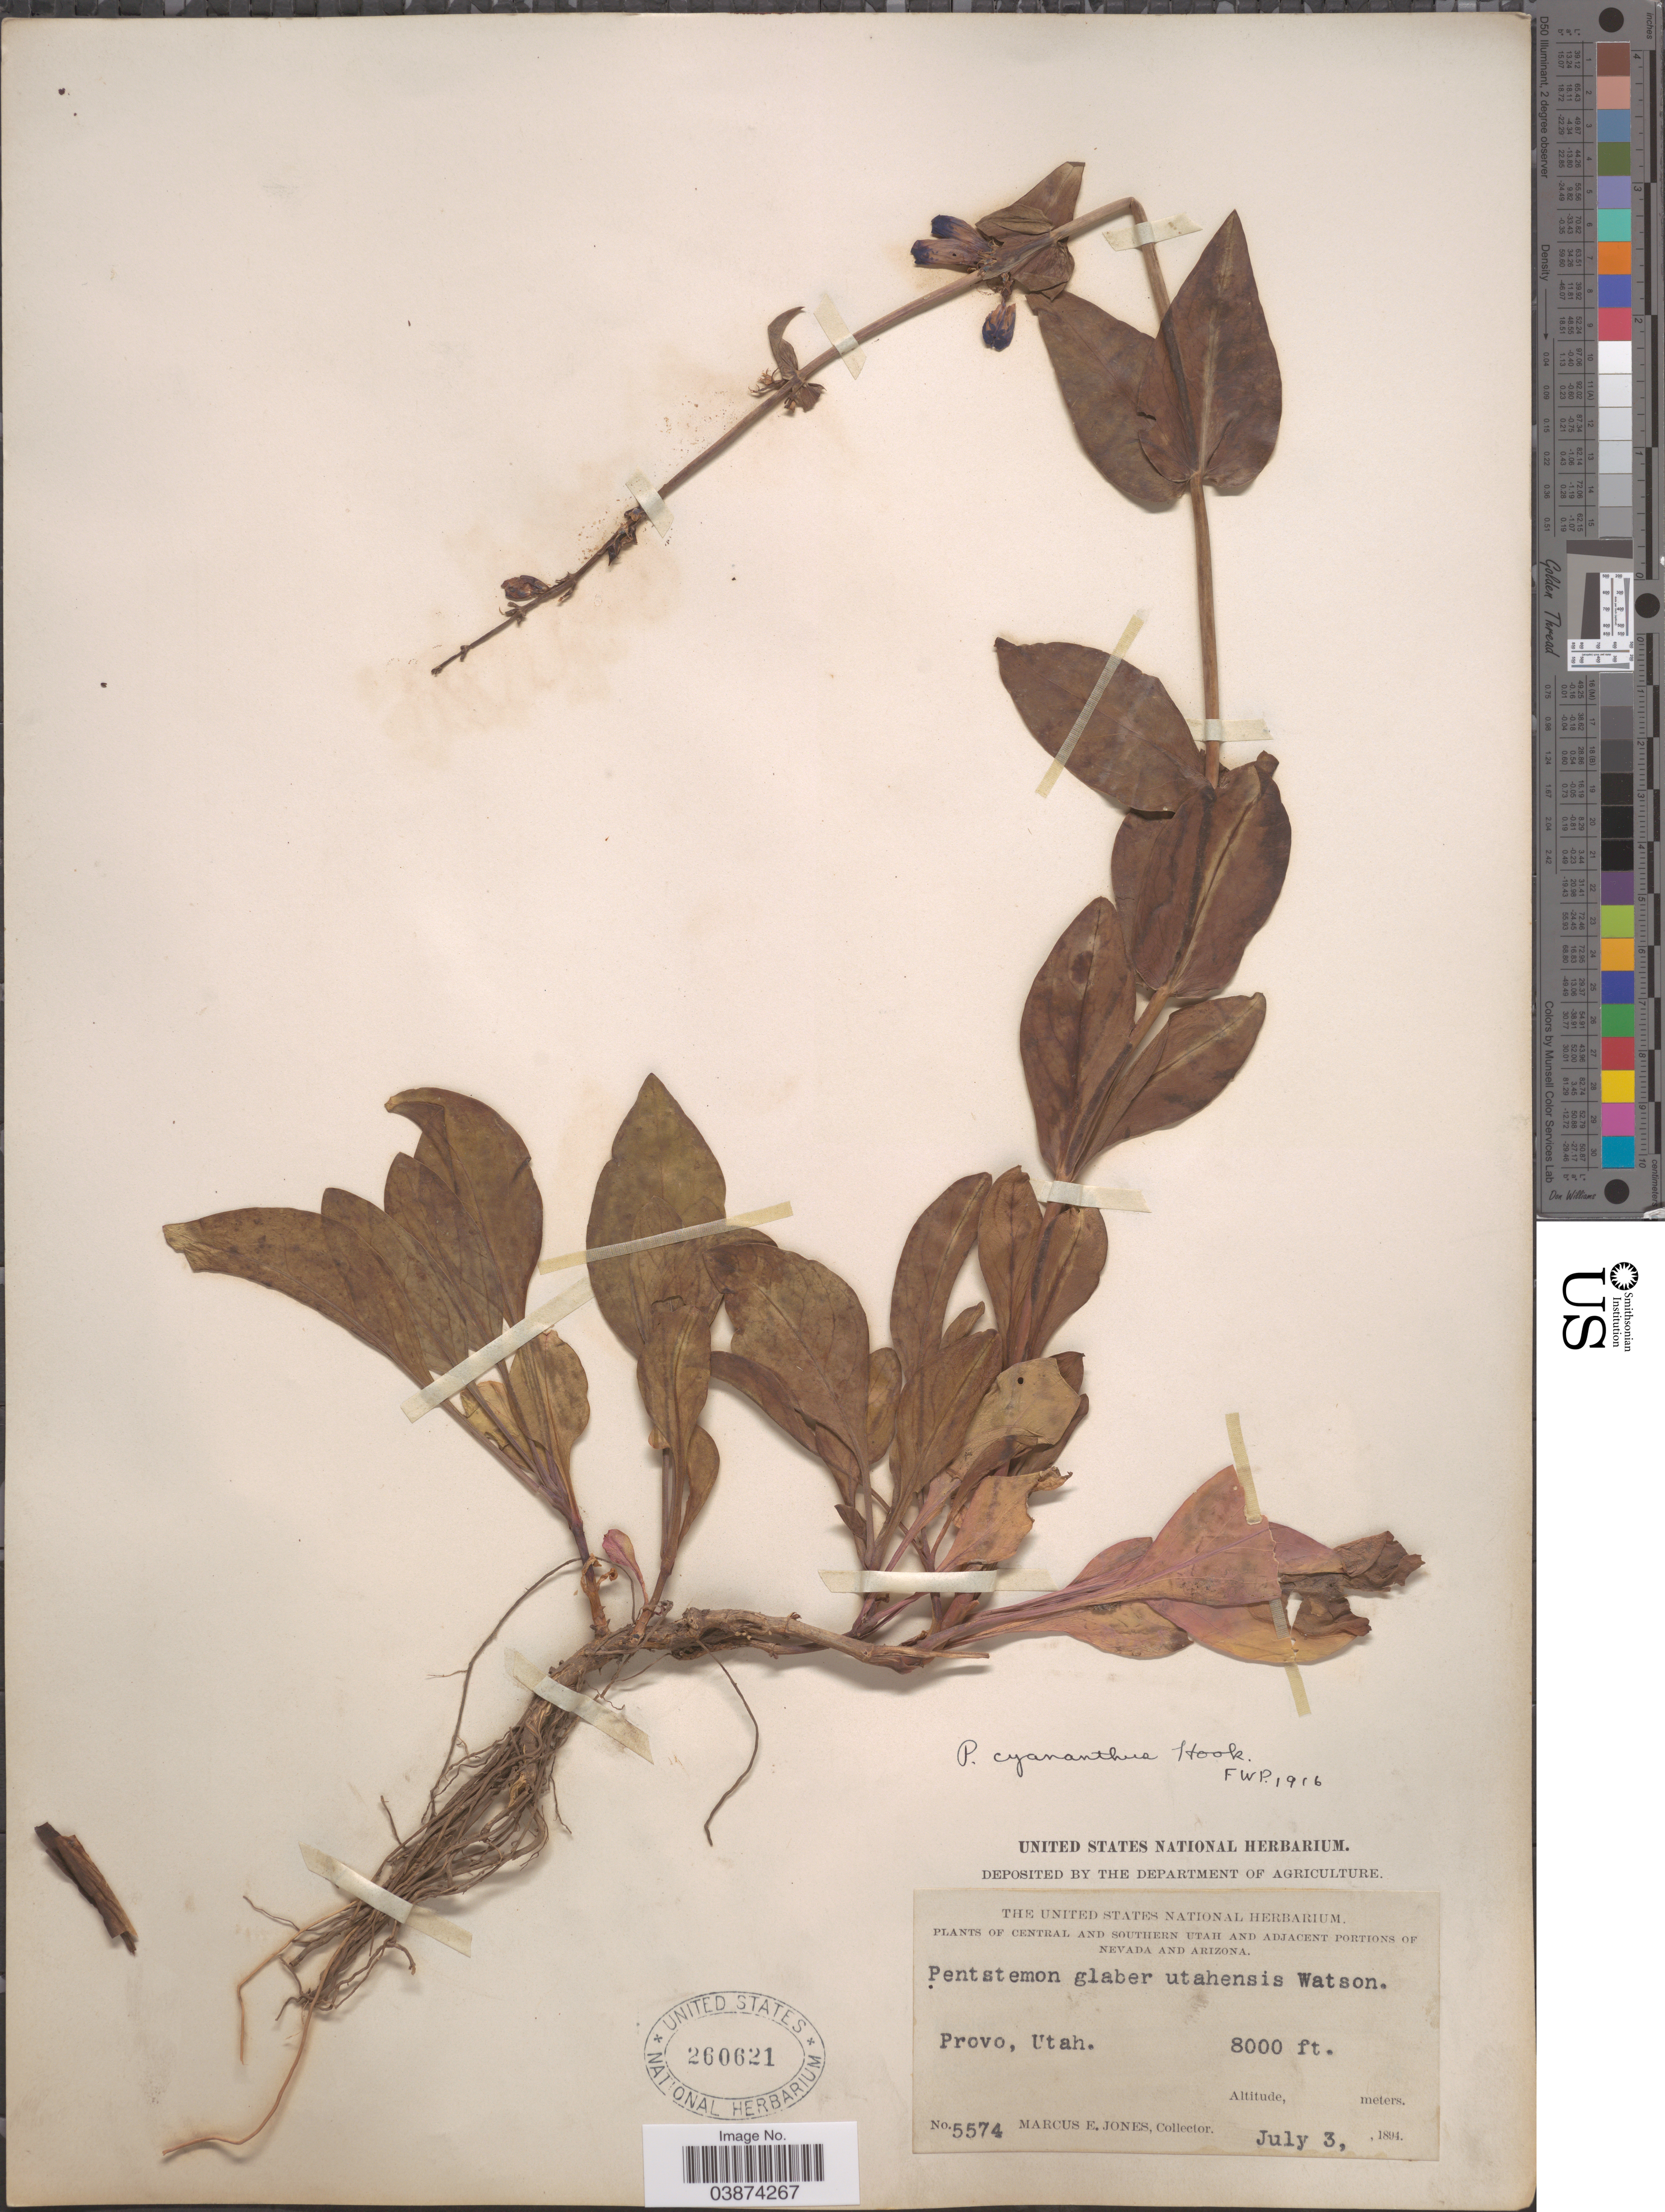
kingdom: Plantae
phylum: Tracheophyta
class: Magnoliopsida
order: Lamiales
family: Plantaginaceae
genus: Penstemon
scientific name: Penstemon cyananthus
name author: Hook.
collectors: M. E. Jones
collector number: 5574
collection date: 1894-07-03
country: United States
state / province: Utah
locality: Central and Southern Utah. Provo.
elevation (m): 2438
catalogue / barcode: US 260621